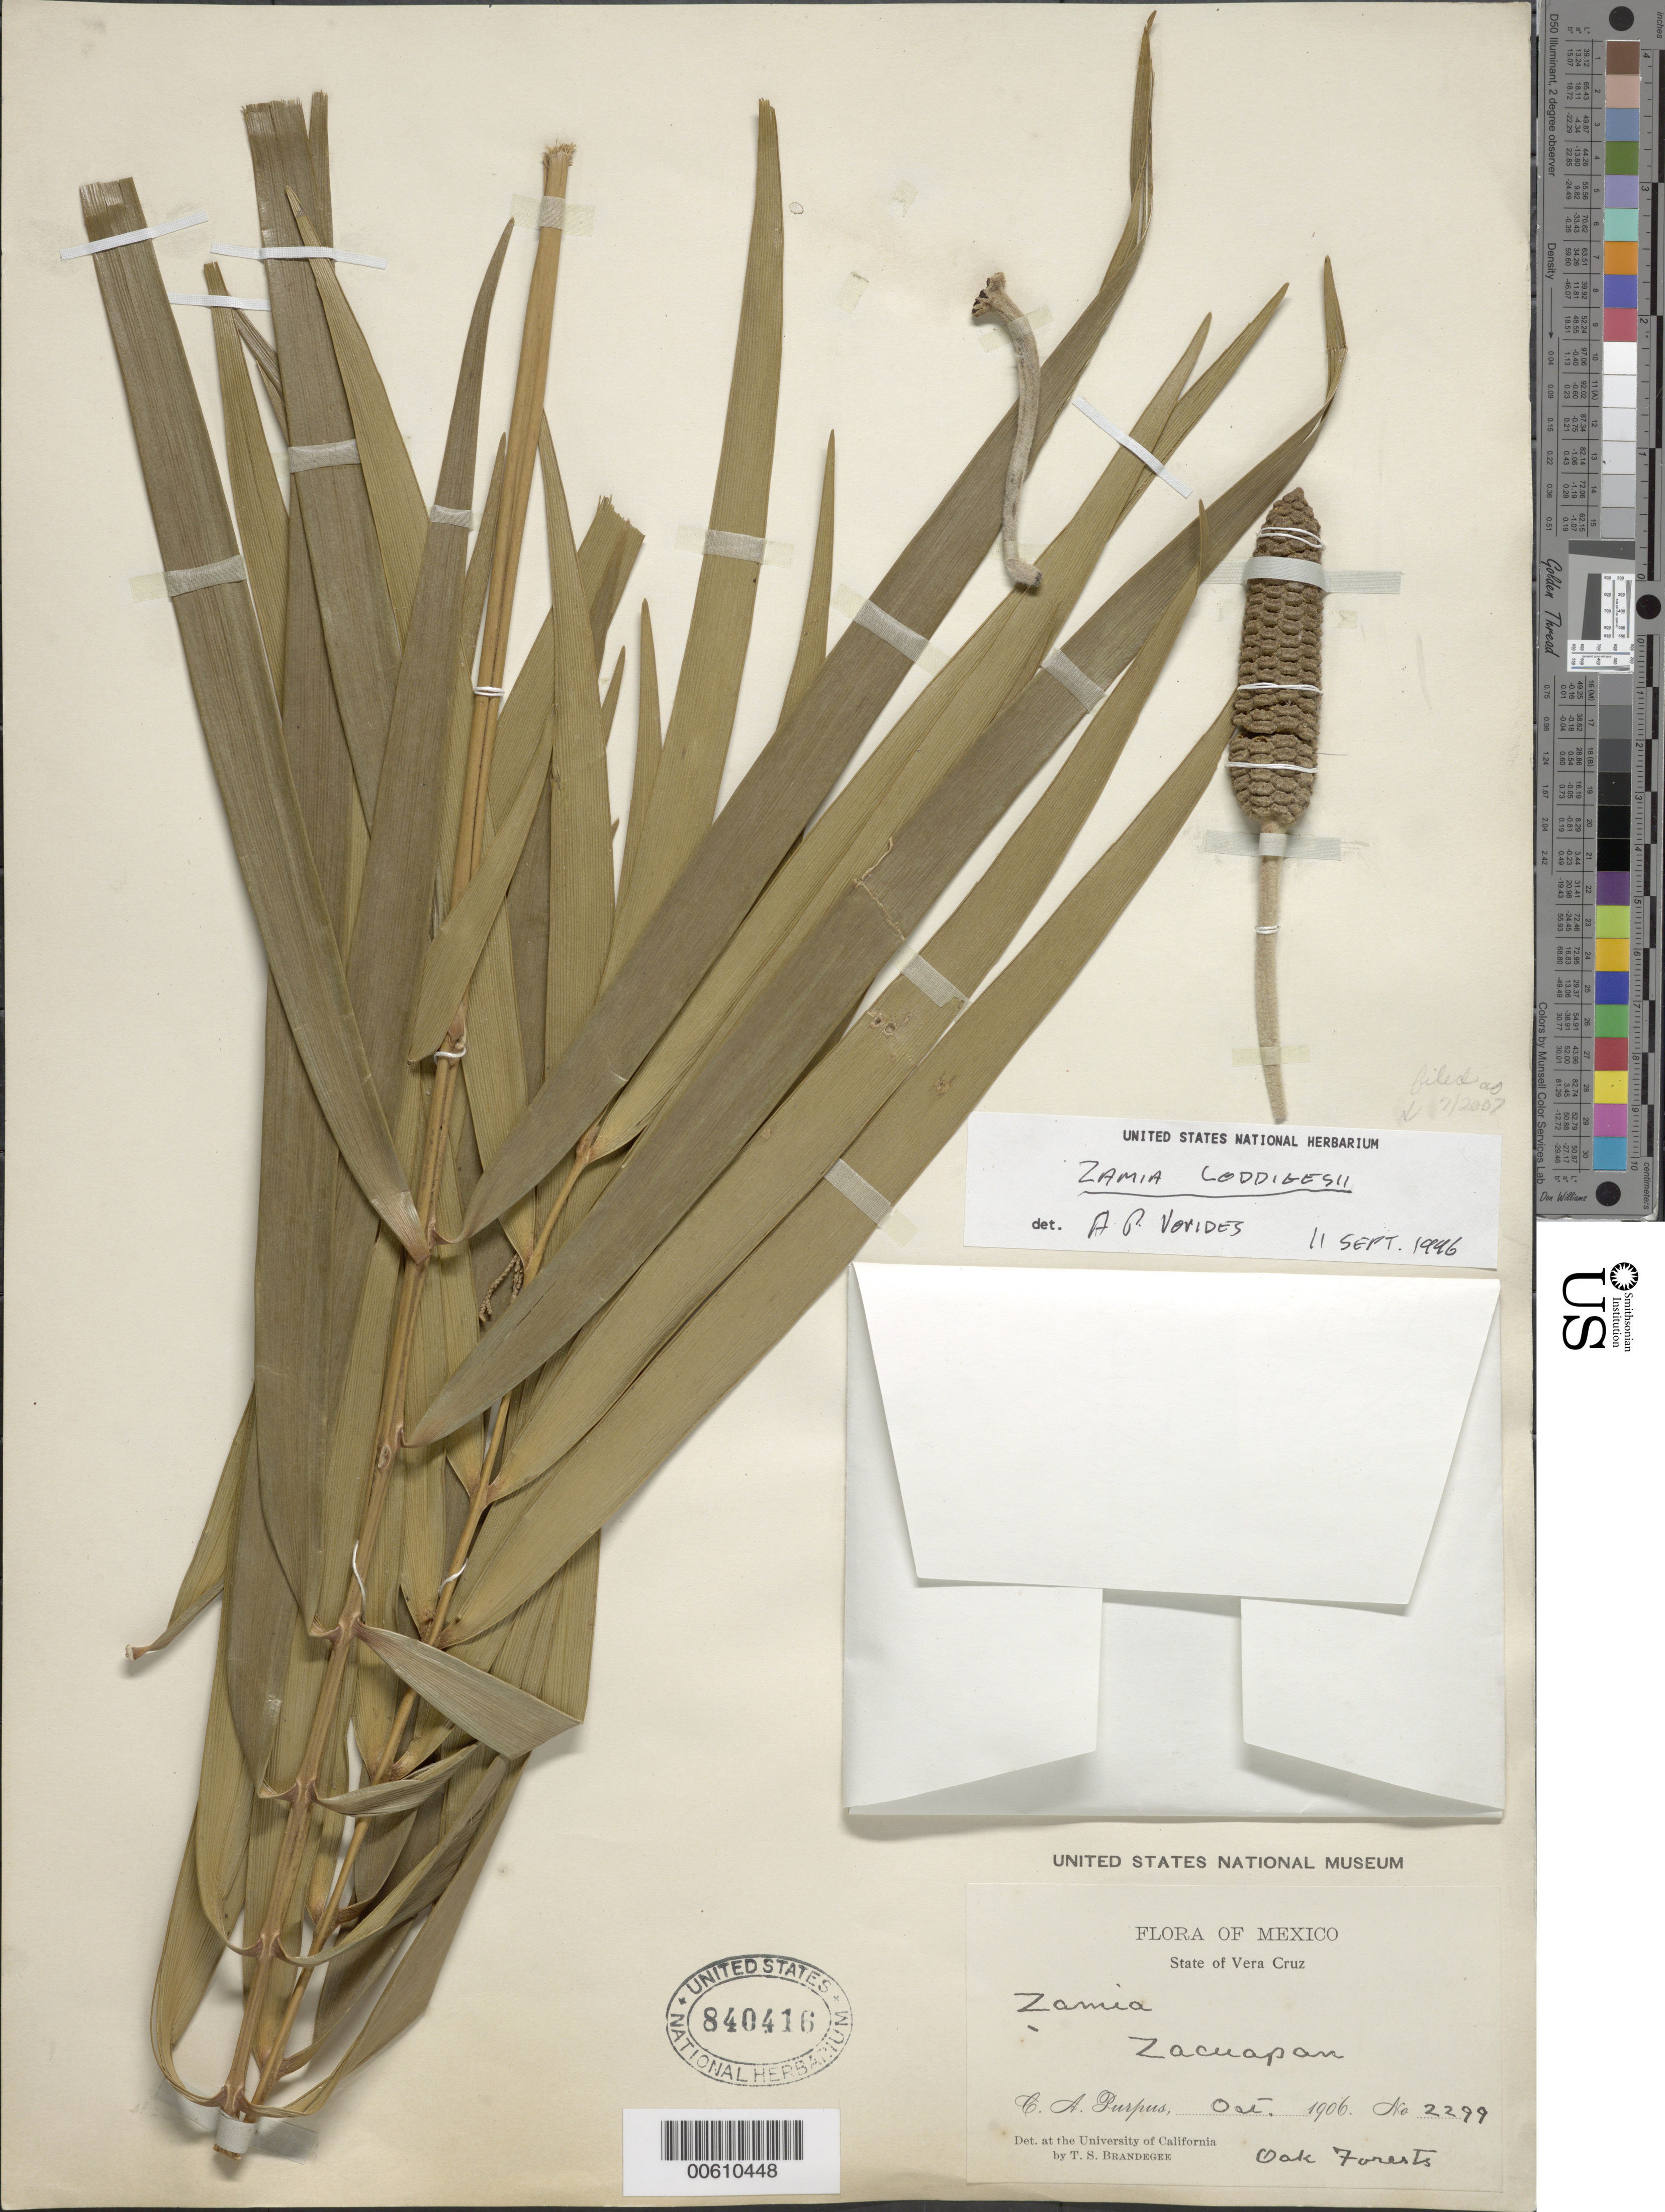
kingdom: Plantae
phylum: Tracheophyta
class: Cycadopsida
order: Cycadales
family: Zamiaceae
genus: Zamia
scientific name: Zamia loddigesii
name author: Miq.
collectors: C. A. Purpus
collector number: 2299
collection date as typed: Oct 1906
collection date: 1906-10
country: Mexico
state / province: Veracruz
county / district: Zacualpan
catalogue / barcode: US 840416